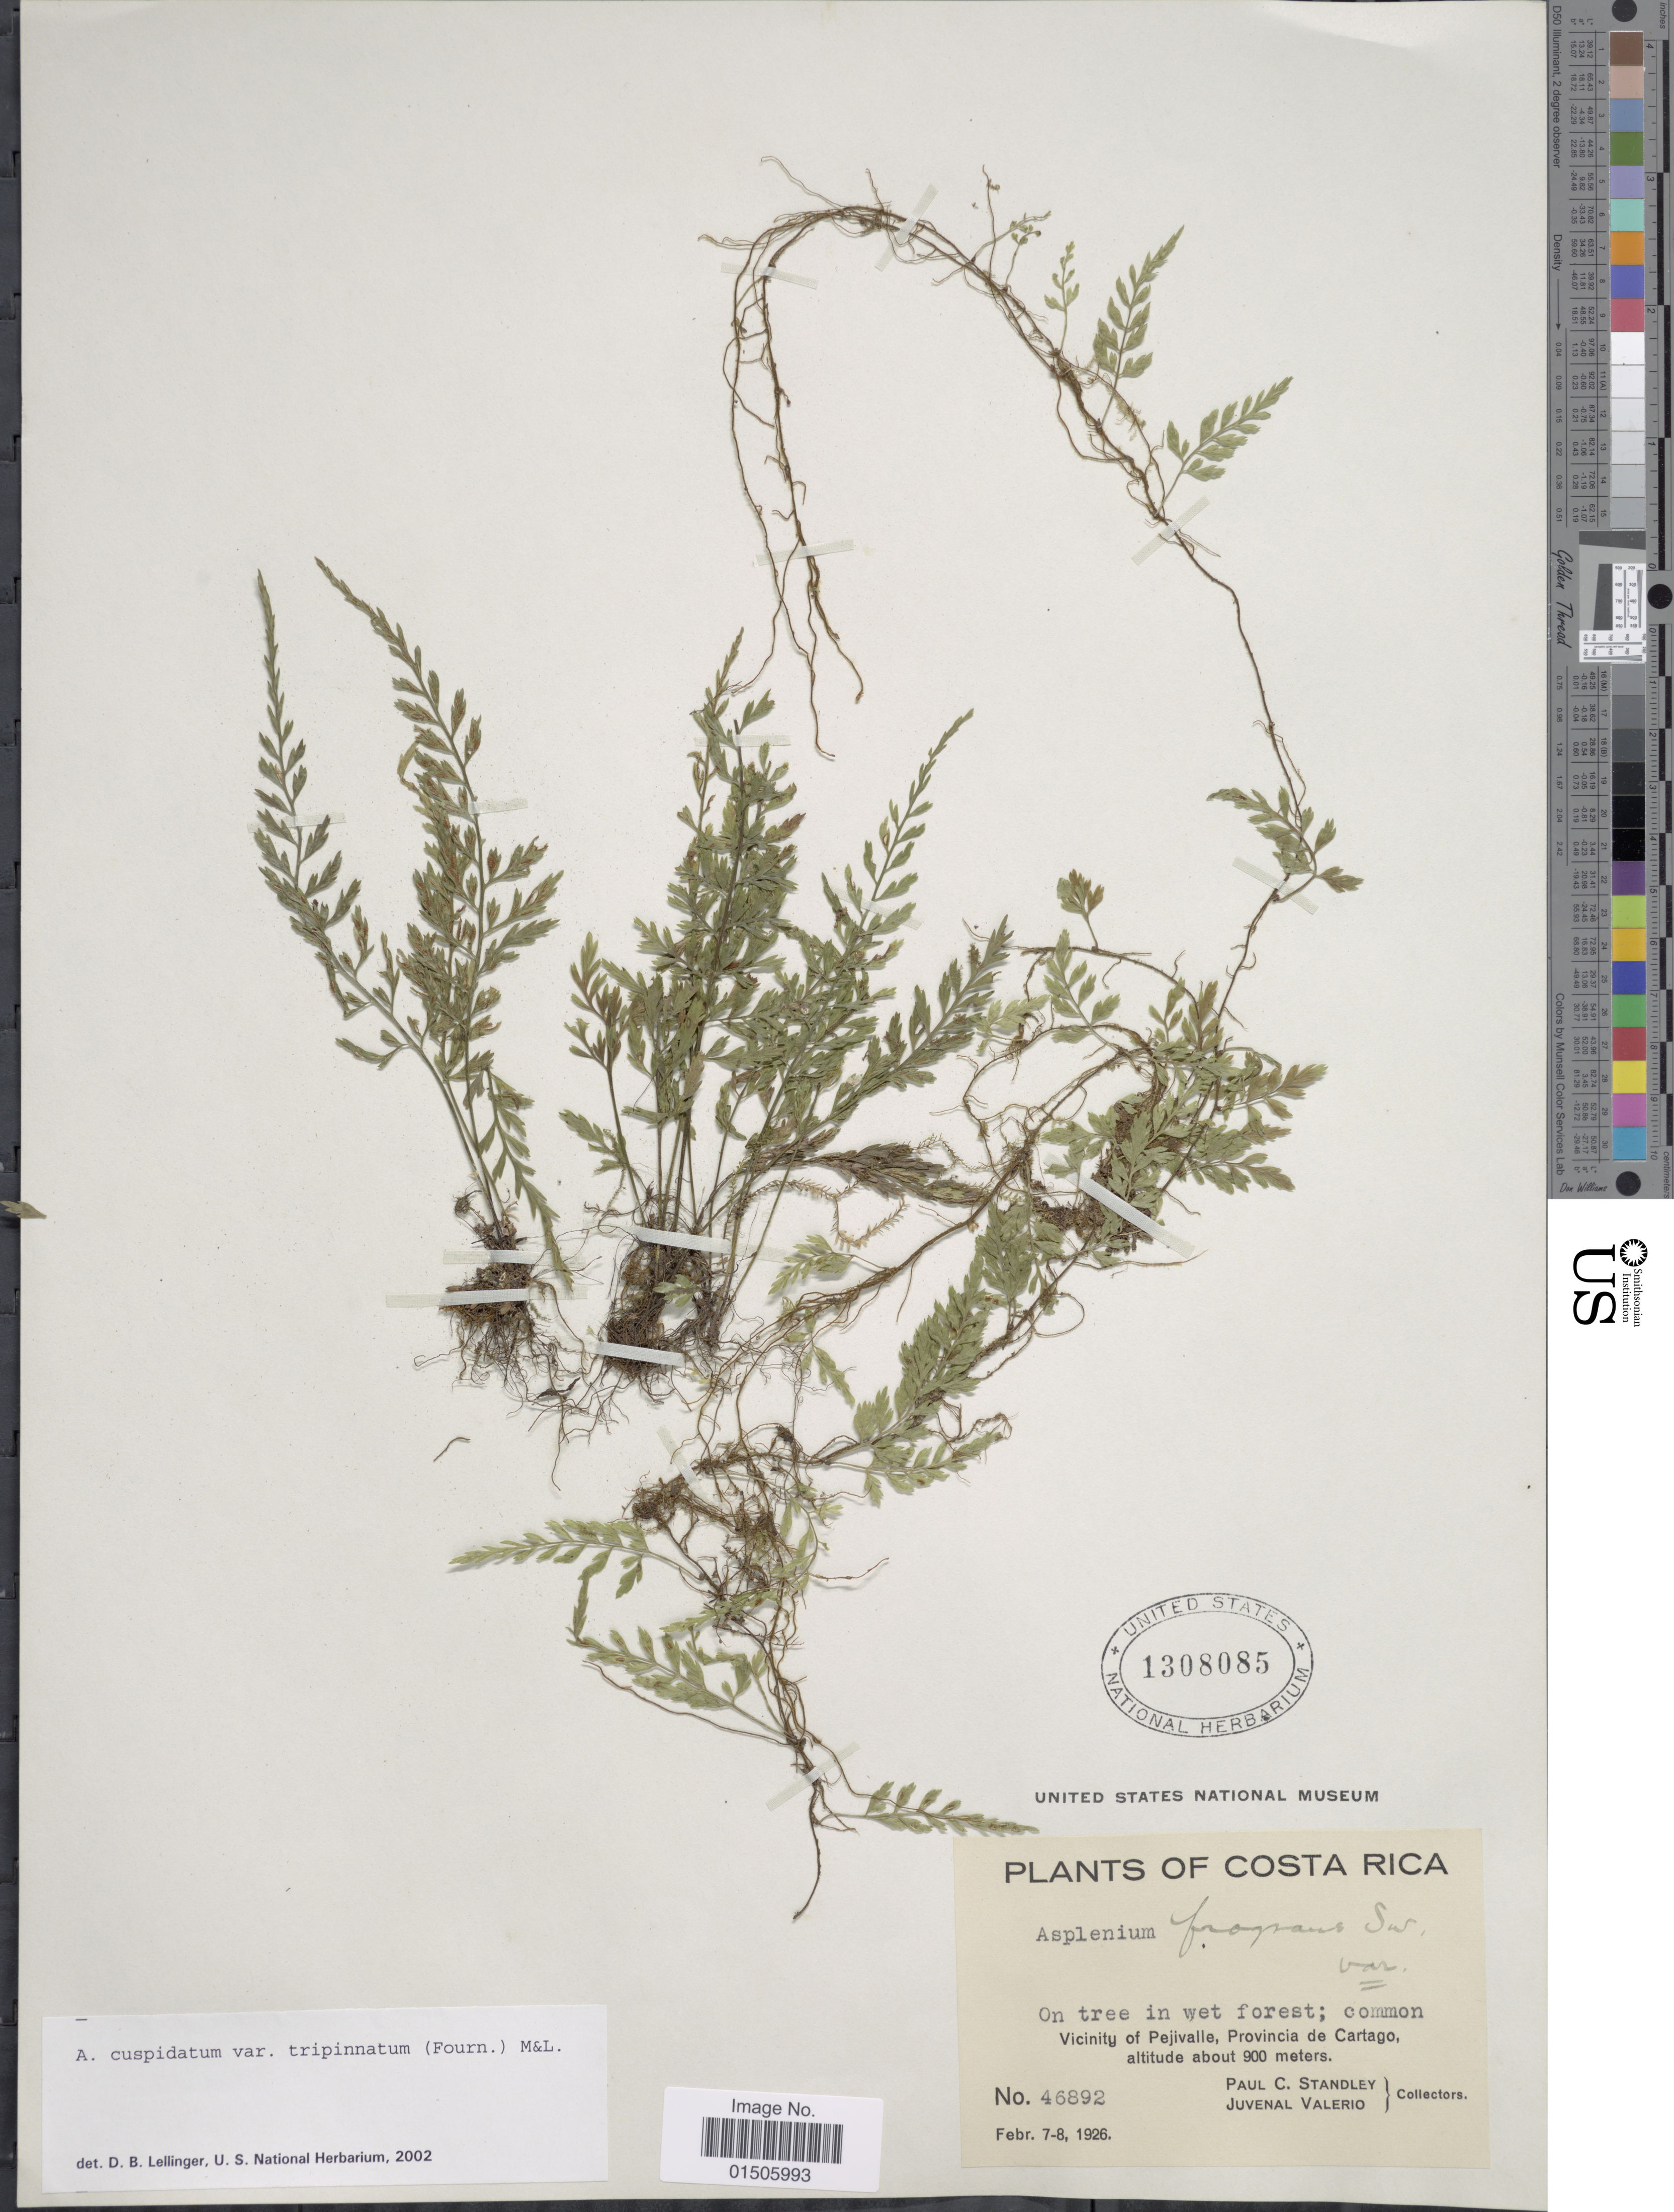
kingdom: Plantae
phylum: Tracheophyta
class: Polypodiopsida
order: Polypodiales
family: Aspleniaceae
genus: Asplenium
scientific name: Asplenium cuspidatum var. tripinnatum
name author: (E. Fourn.) C.V. Morton & Lellinger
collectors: P. C. Standley & J. Valerio R.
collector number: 46892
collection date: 1926-02-07/1926-02-08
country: Costa Rica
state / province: Cartago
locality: Vicinity of Pejivalle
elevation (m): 900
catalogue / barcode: US 1308085